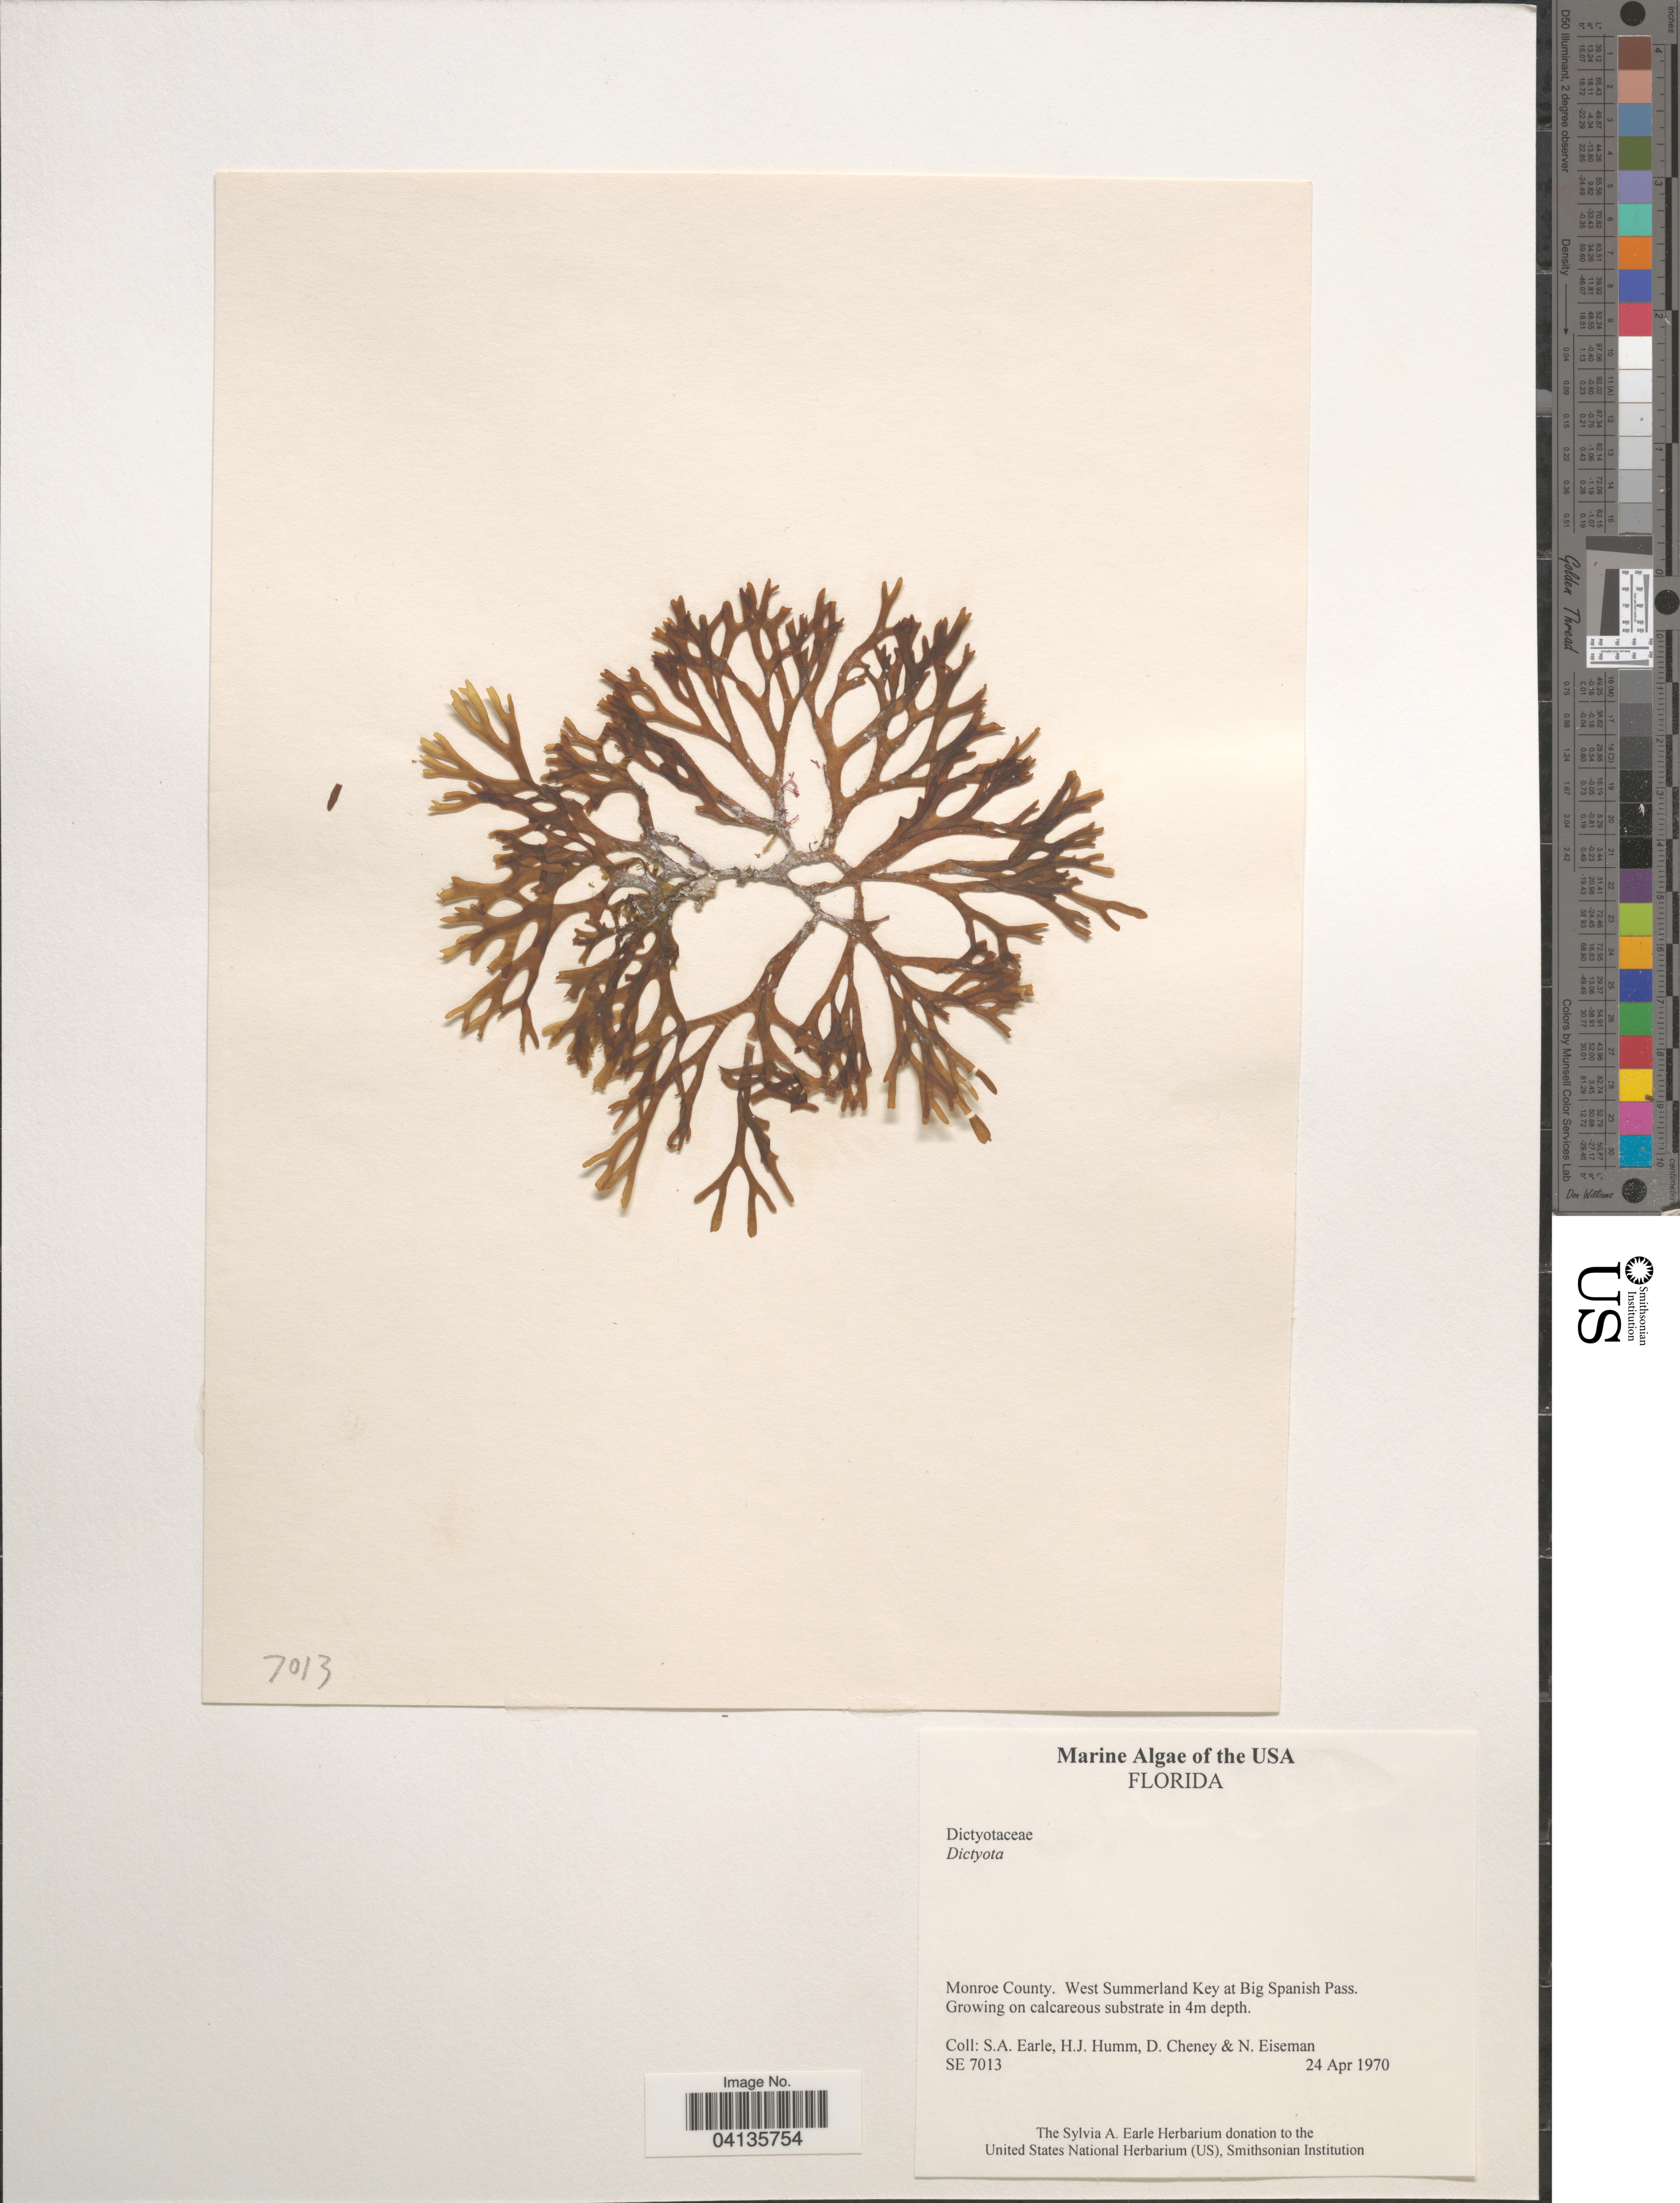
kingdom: Chromista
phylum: Ochrophyta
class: Phaeophyceae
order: Dictyotales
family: Dictyotaceae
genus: Dictyota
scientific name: Dictyota sp.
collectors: S. A. Earle, H. J. Humm, D. Cheney & N. J. Eiseman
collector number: SE7013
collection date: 1970-04-24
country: United States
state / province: Florida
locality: Monroe County. West Summerland Key at Big Spanish Pass.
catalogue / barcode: US 238574